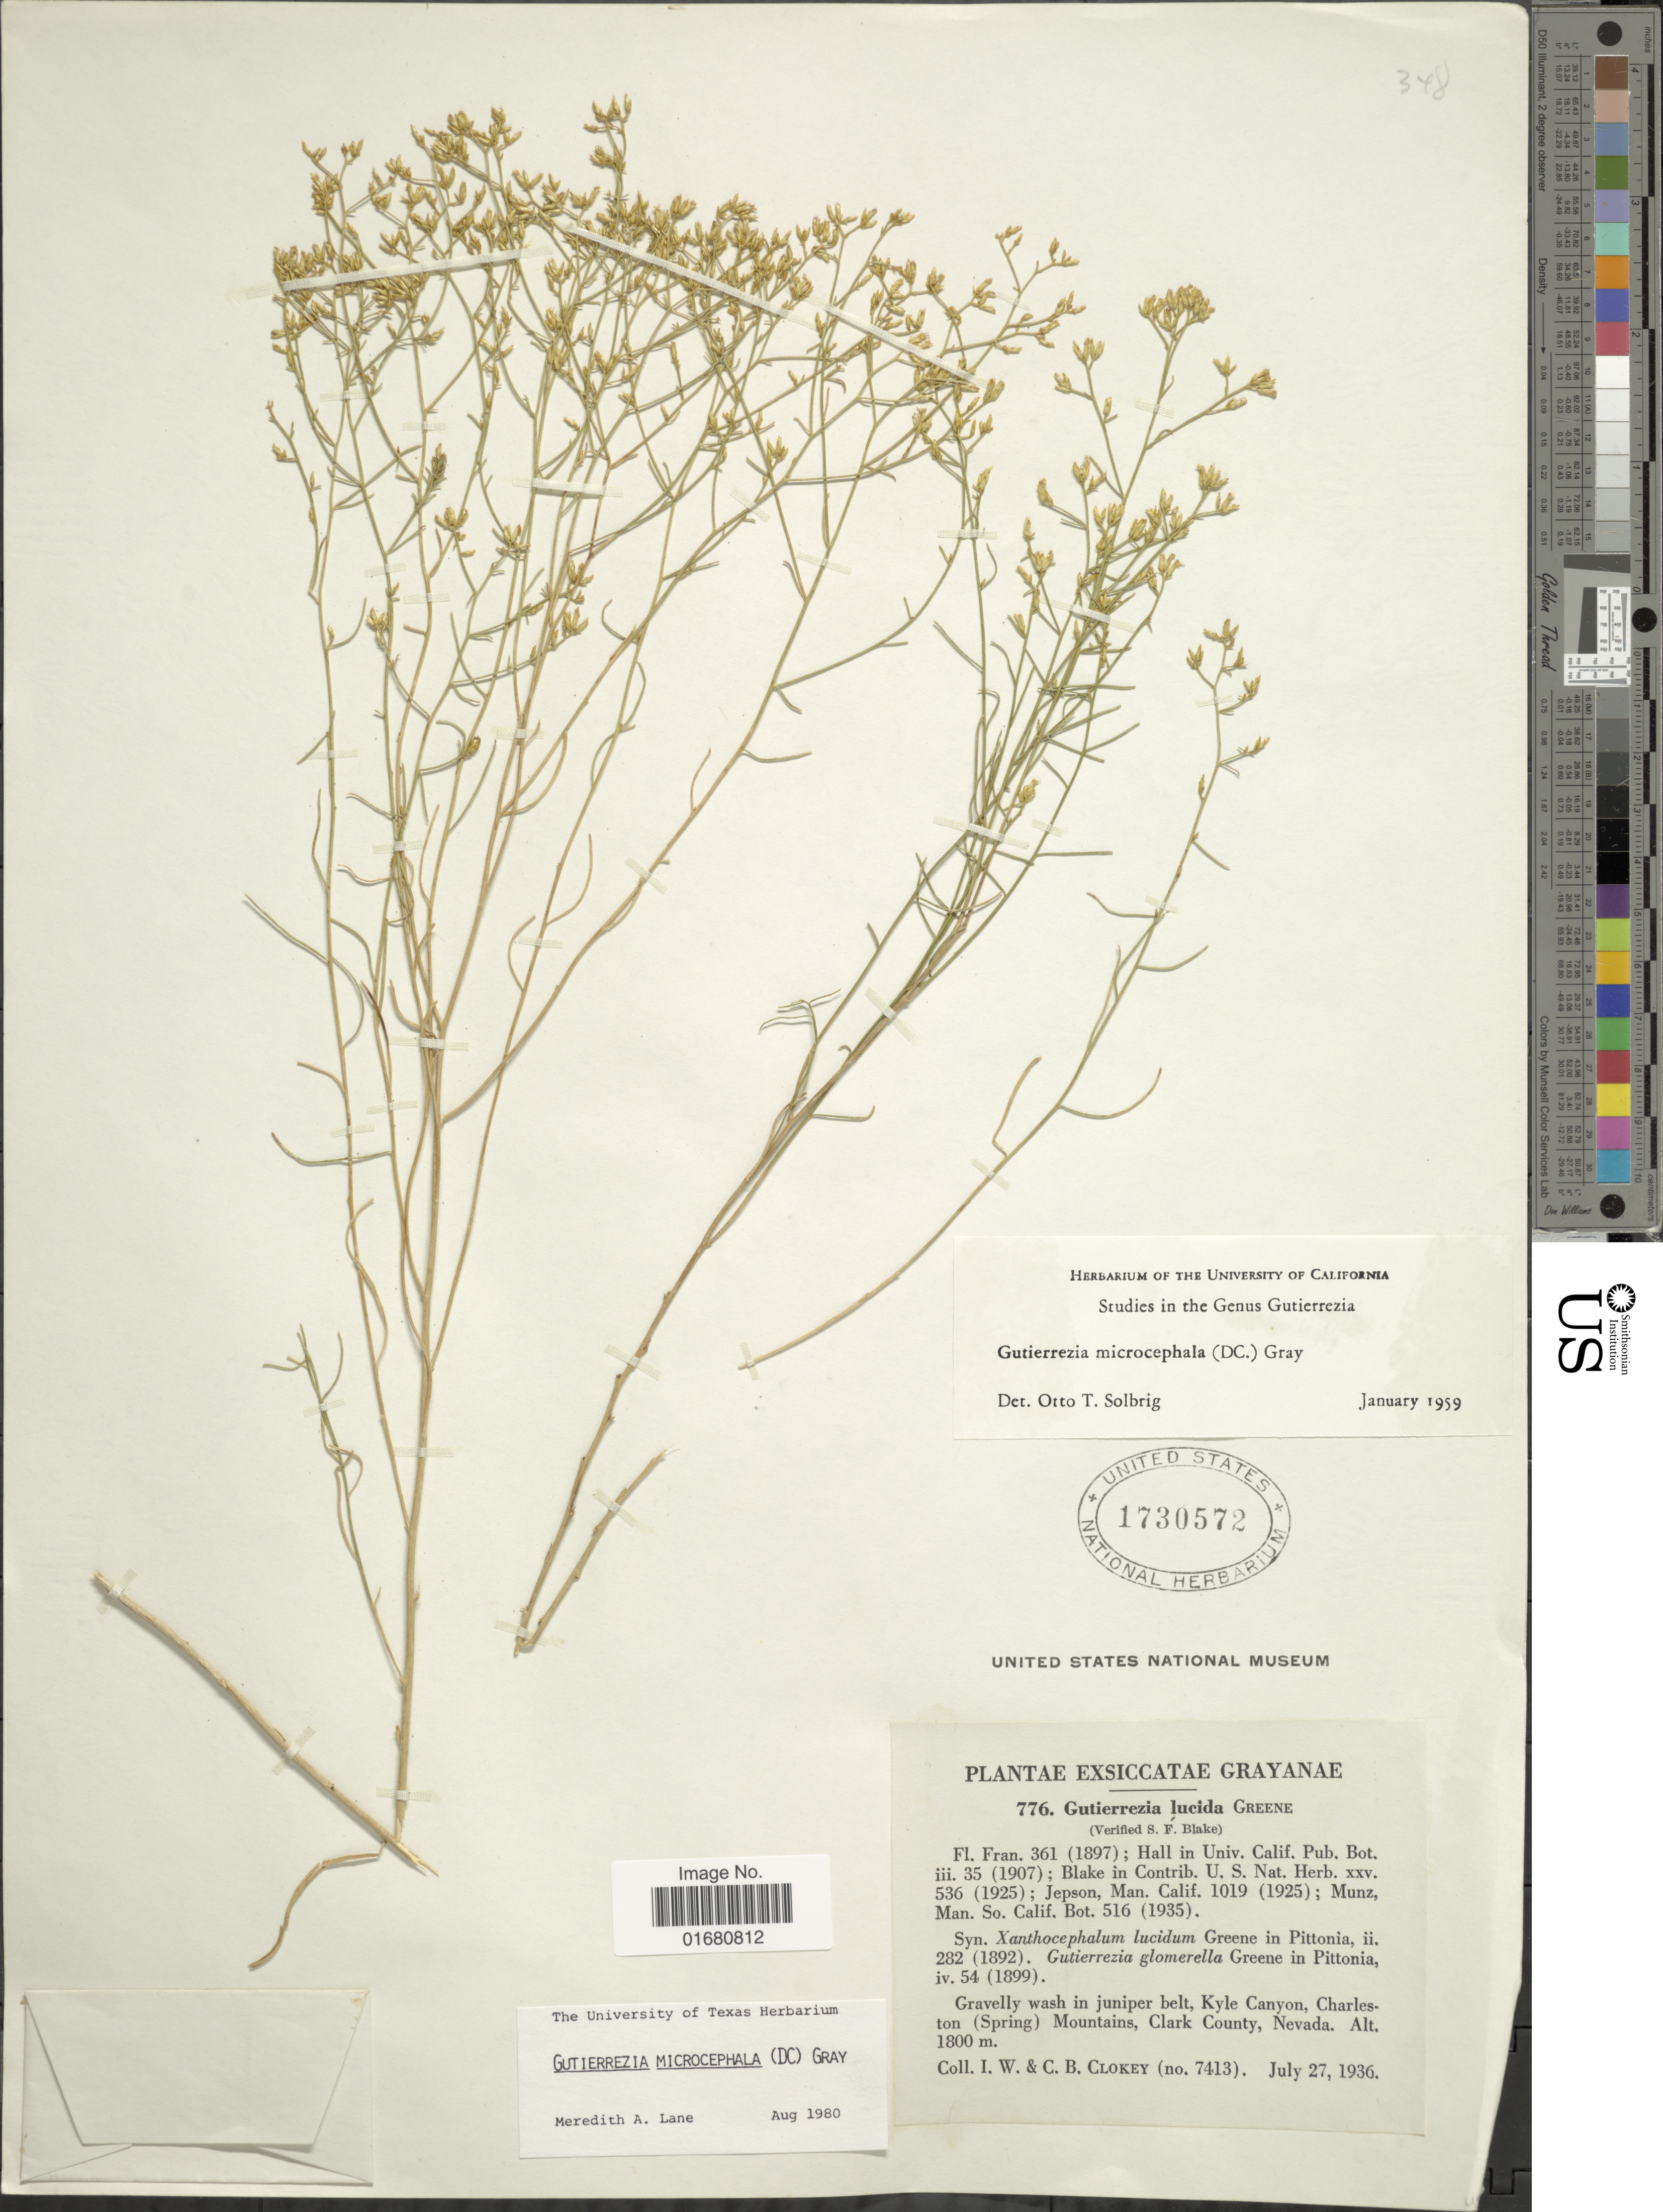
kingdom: Plantae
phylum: Tracheophyta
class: Magnoliopsida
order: Asterales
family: Asteraceae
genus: Gutierrezia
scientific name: Gutierrezia microcephala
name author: (DC.) A. Gray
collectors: I. W. Clokey & C. Clokey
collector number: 7413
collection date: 1936-07-27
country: United States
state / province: Nevada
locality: Gravelly wash in juniper belt, Kyle Canyon, Charleston (Spring) Mountains, Clark County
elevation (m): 1800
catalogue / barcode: US 1730572